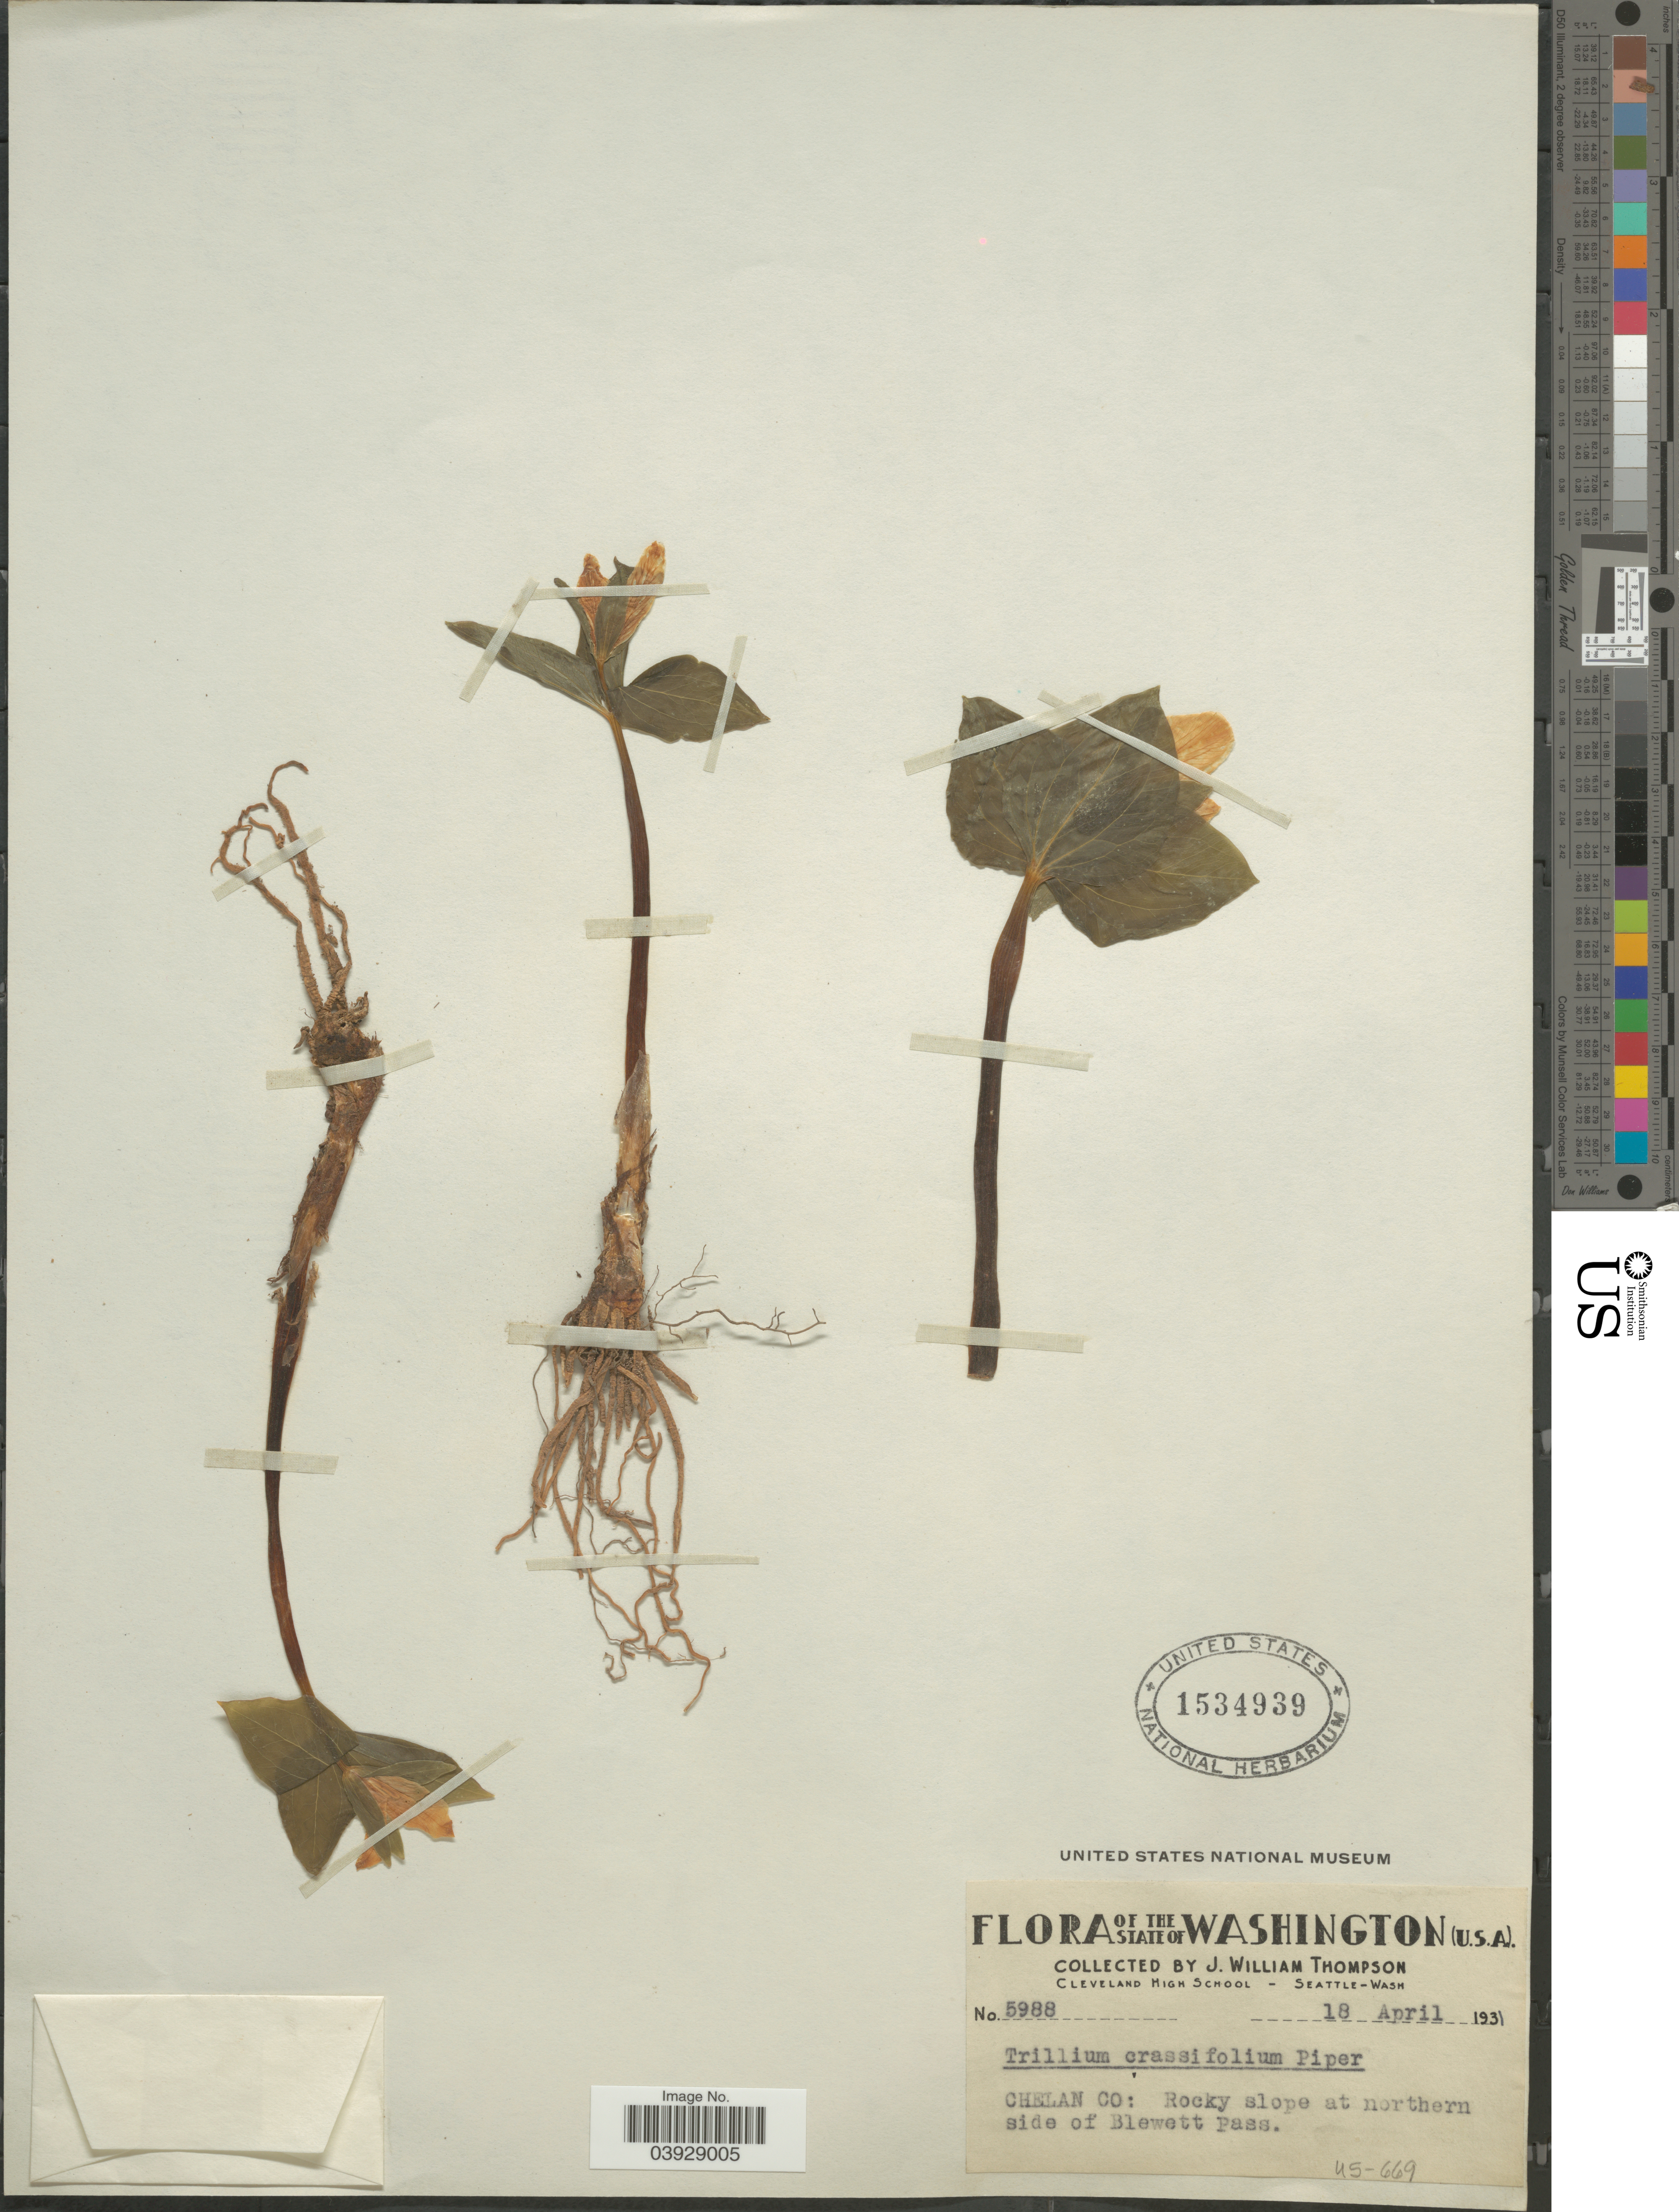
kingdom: Plantae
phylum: Tracheophyta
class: Liliopsida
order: Liliales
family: Melanthiaceae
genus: Trillium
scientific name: Trillium crassifolium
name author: Piper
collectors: J. W. Thompson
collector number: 5988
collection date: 1931-04-18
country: United States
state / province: Washington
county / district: Chelan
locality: Chelan Co: Rocky slope at northern side of Blewett Pass.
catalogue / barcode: US 1534939